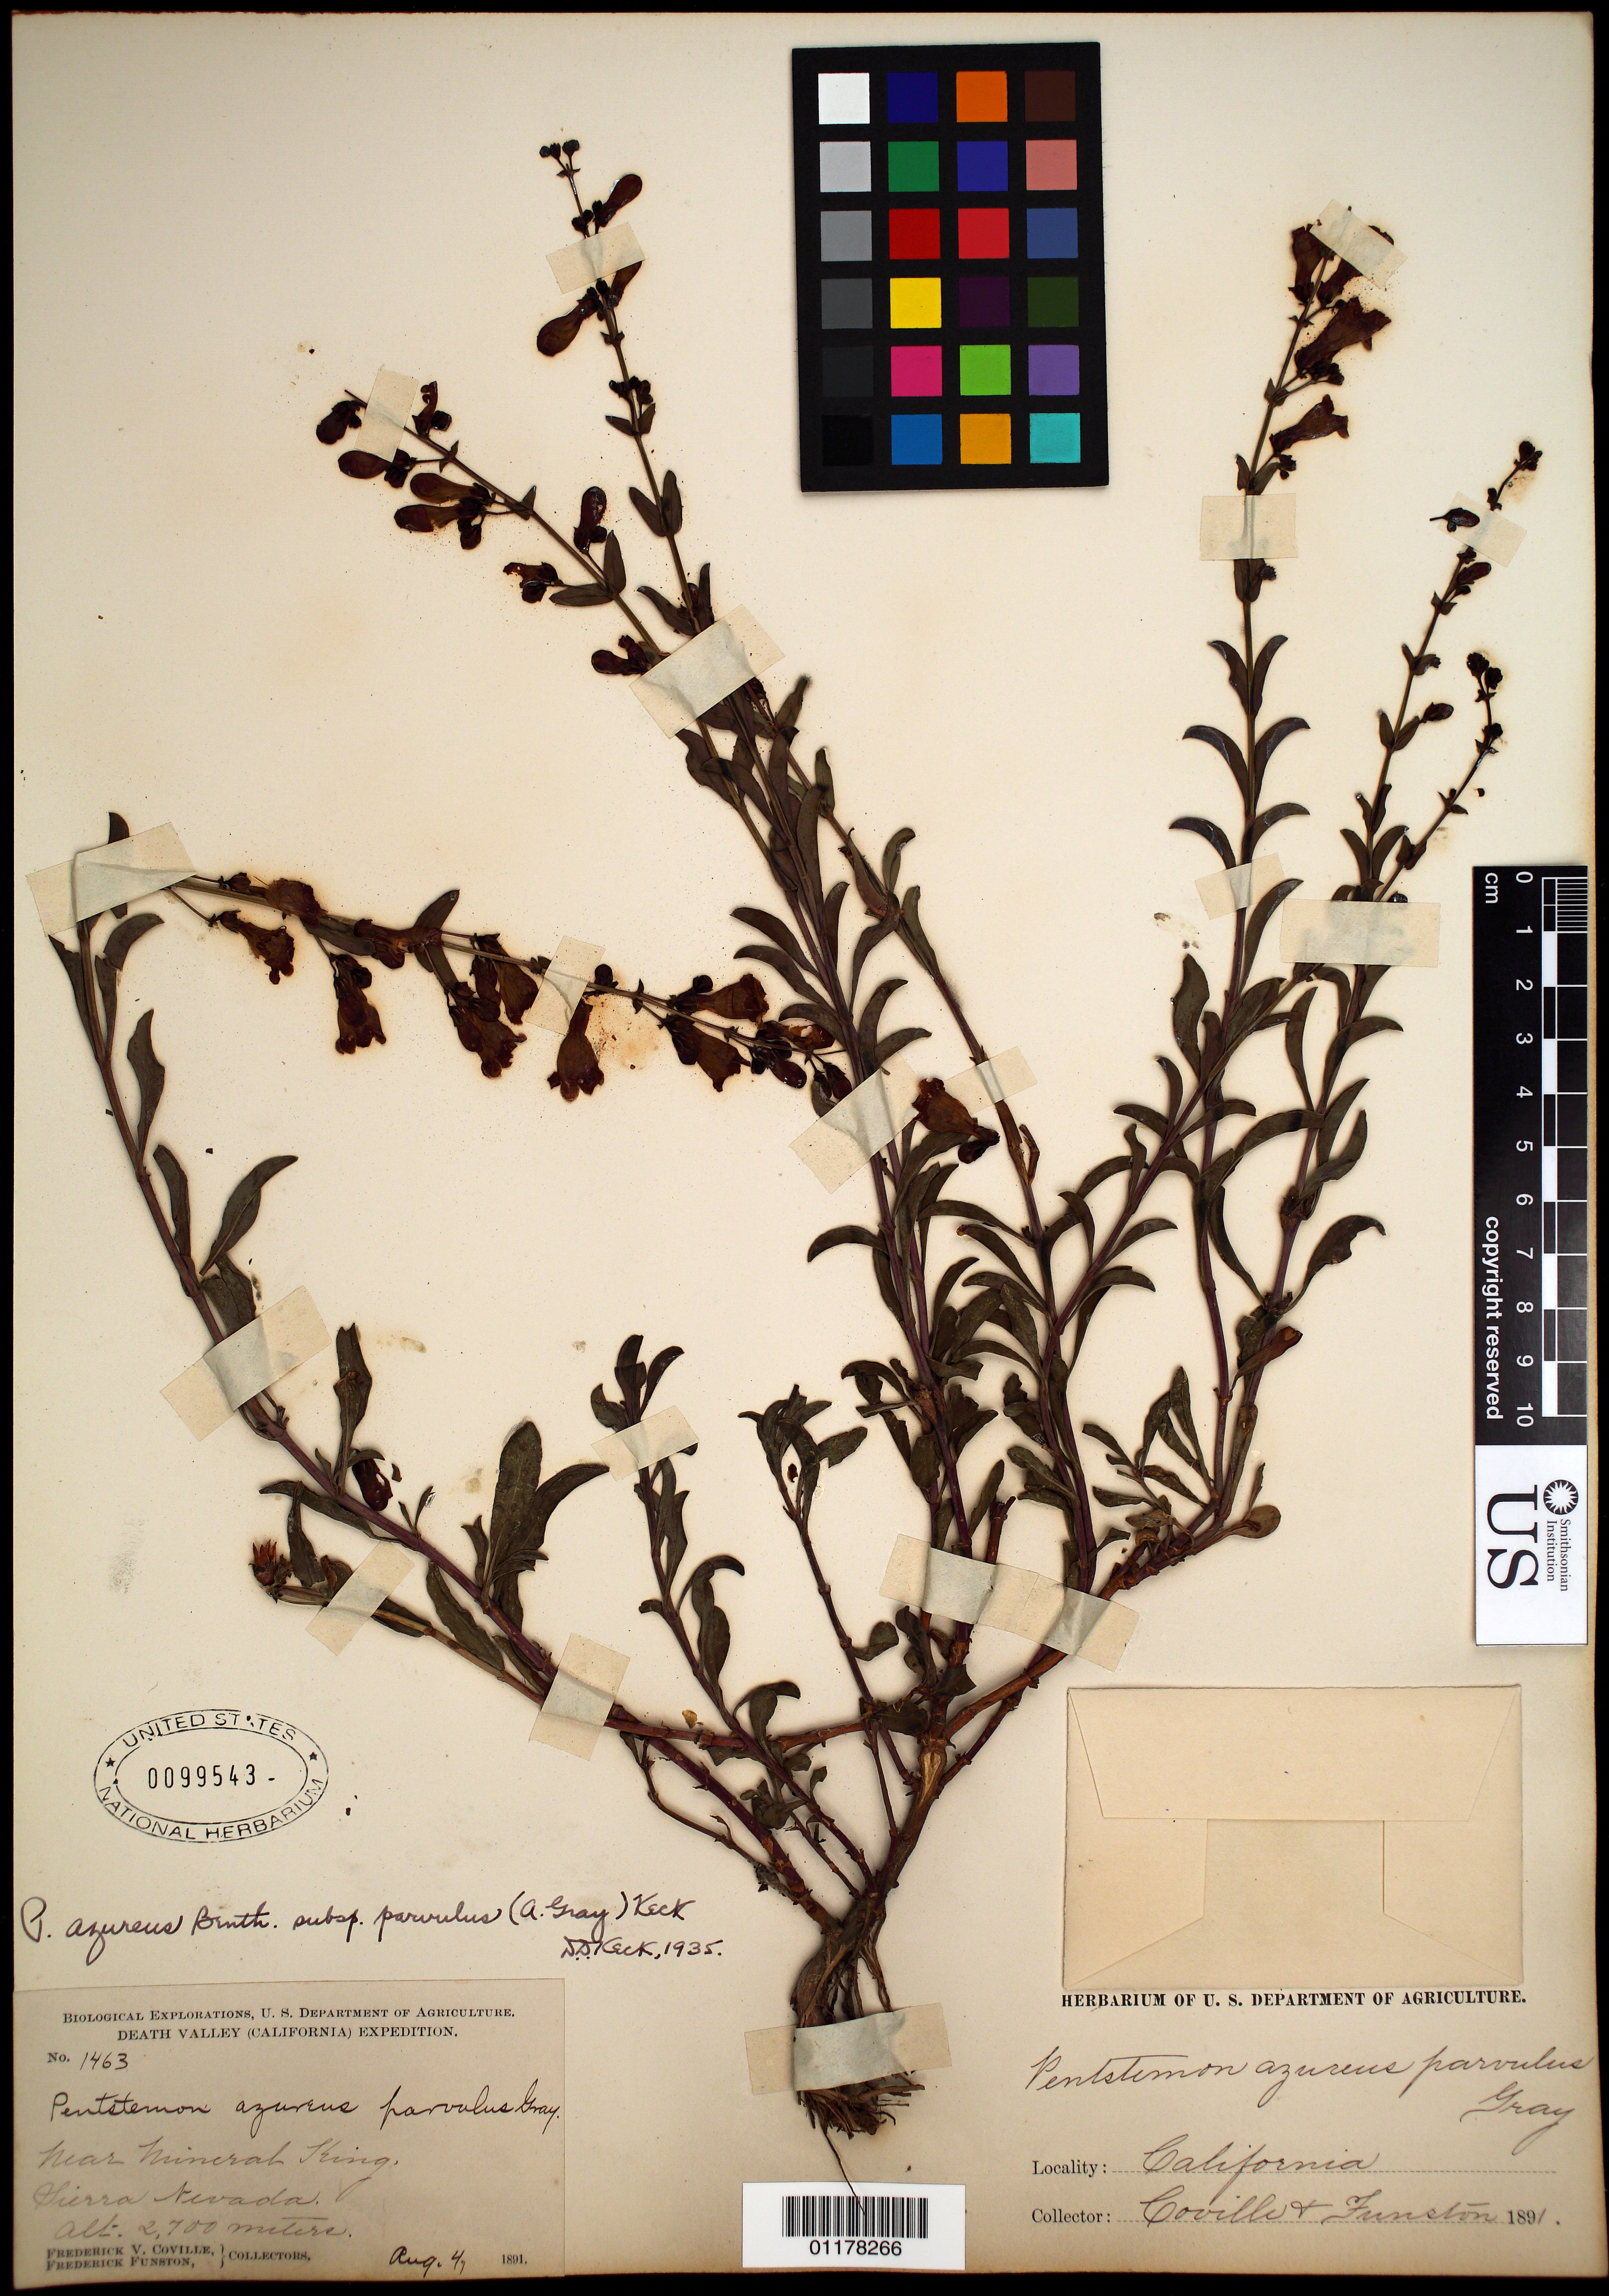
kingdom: Plantae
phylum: Tracheophyta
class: Magnoliopsida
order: Lamiales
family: Plantaginaceae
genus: Penstemon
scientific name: Penstemon azureus subsp. parvulus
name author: (A. Gray) D.D. Keck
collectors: F. V. Coville & F. Funston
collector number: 1463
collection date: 1891-08-04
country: United States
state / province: California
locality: near Mineral King, Sierra Nevada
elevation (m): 2700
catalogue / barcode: US 99543